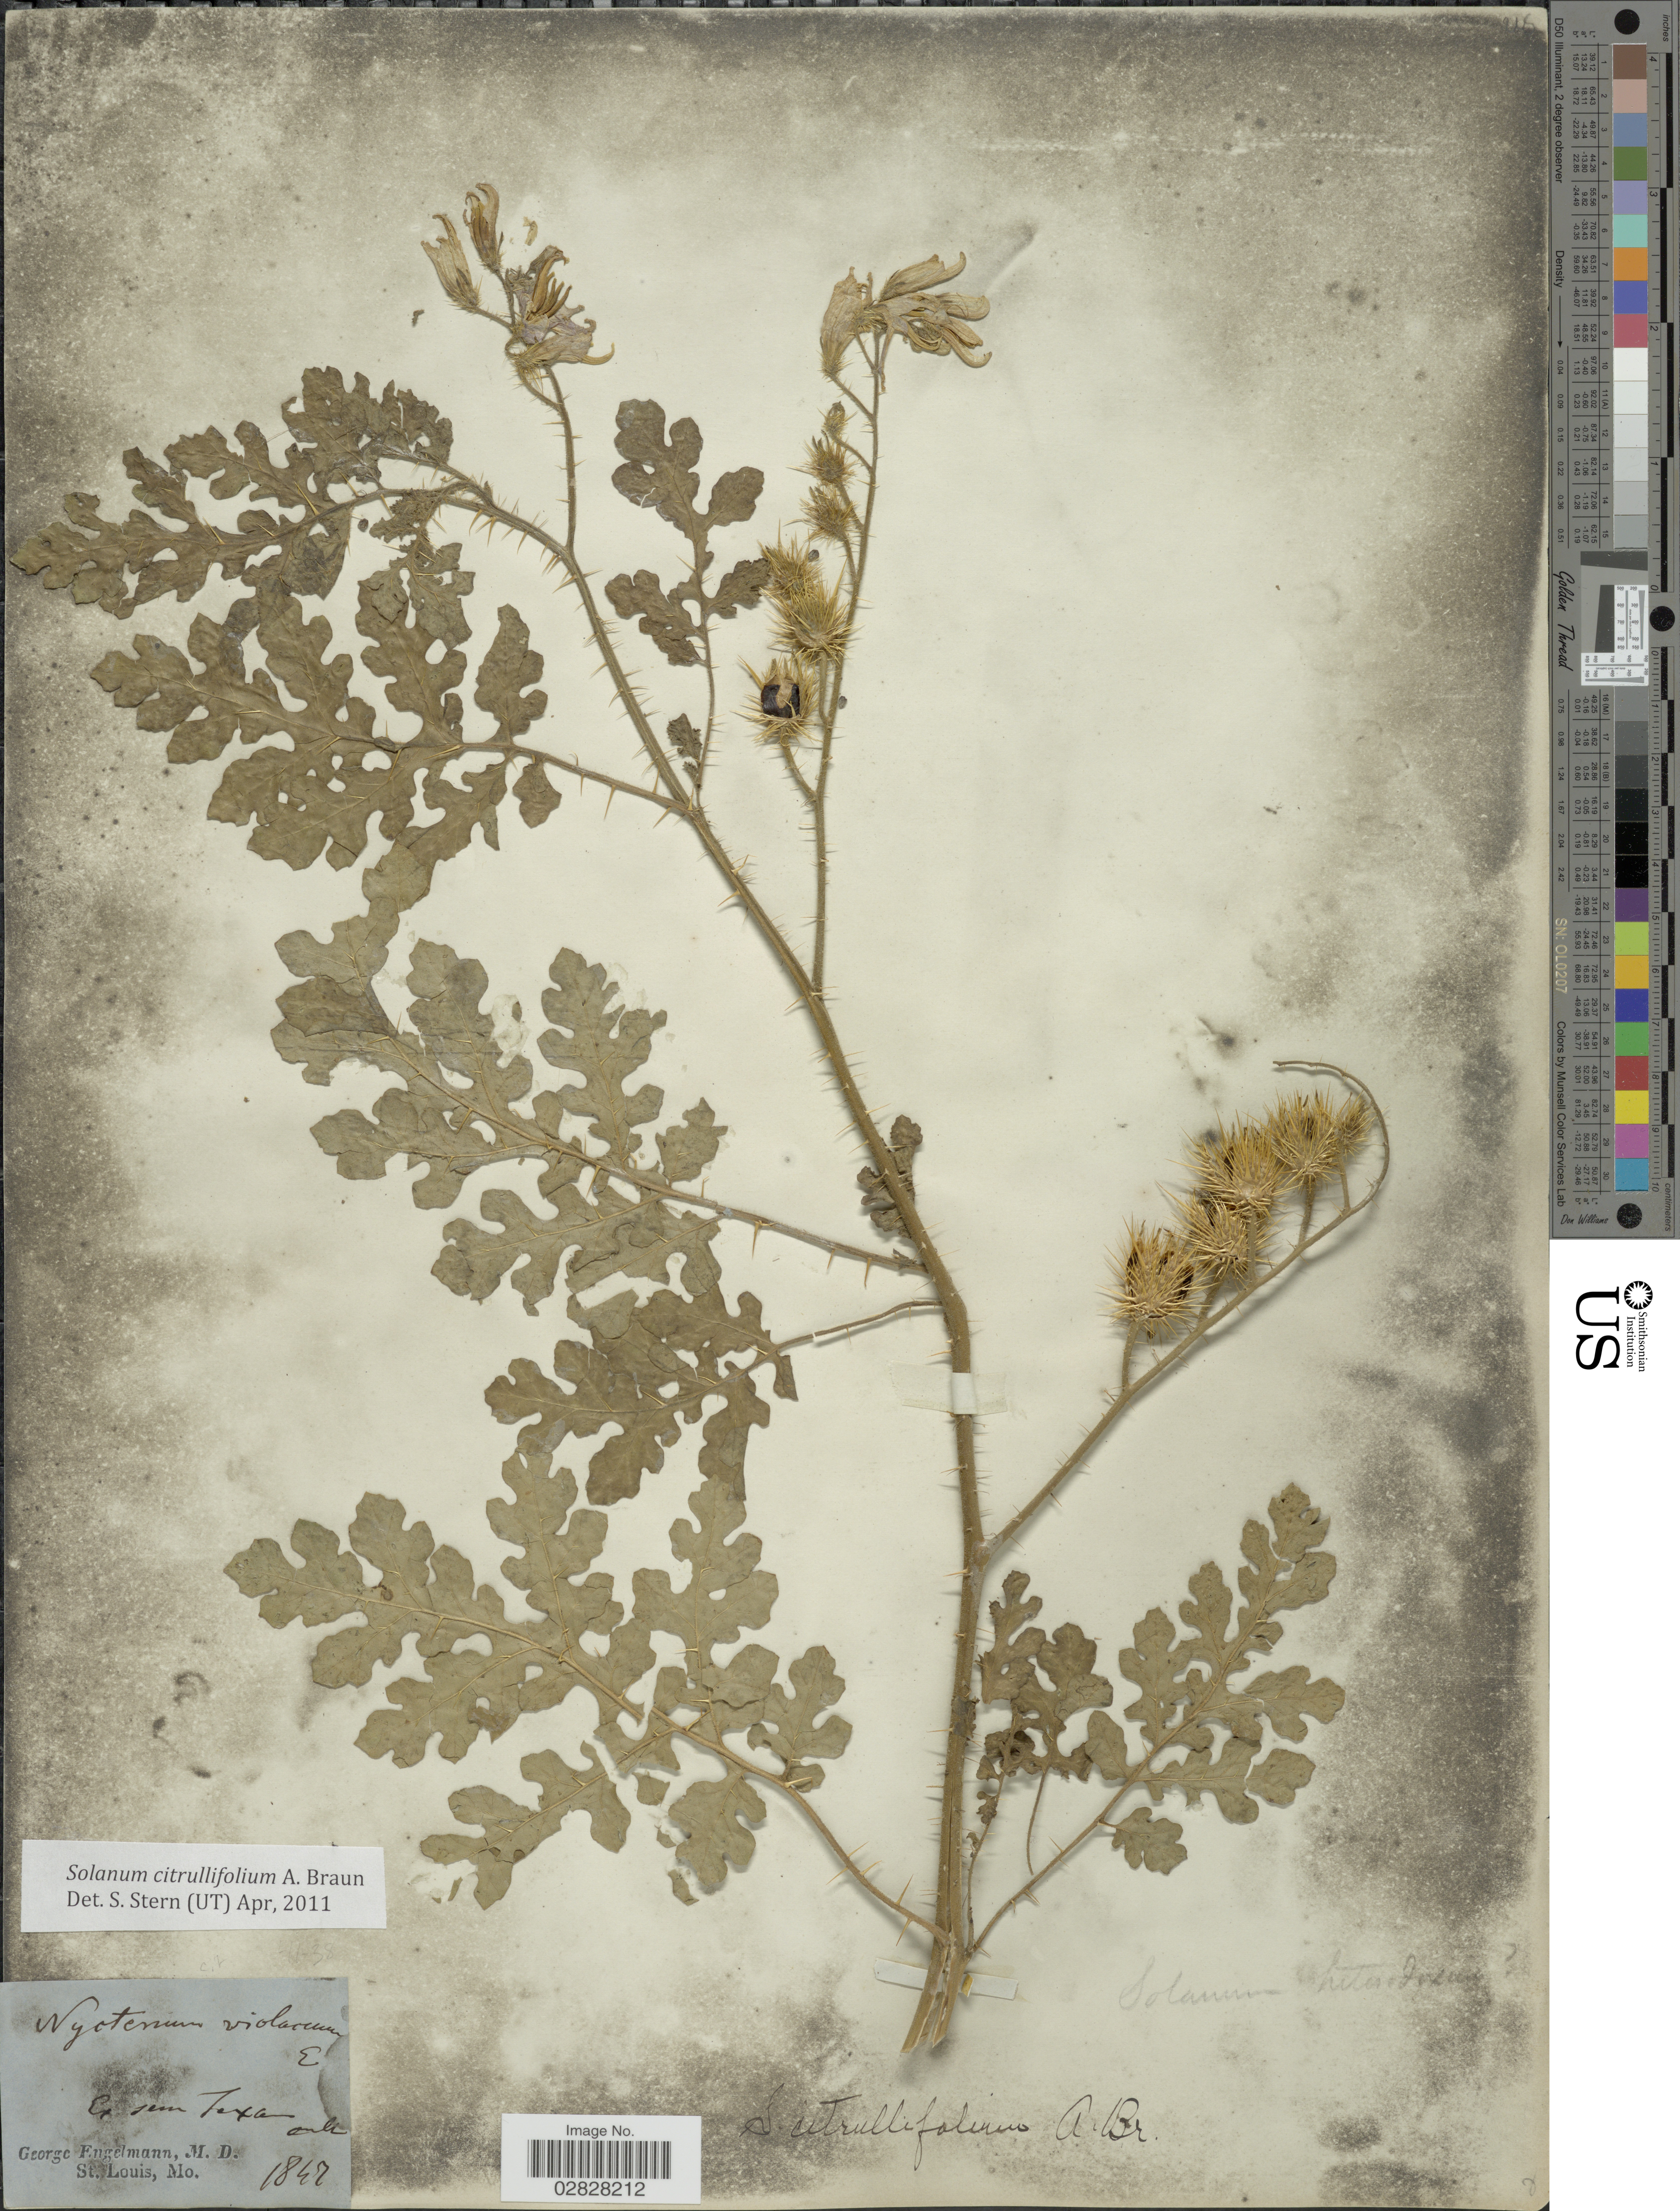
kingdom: Plantae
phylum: Tracheophyta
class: Magnoliopsida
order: Solanales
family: Solanaceae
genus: Solanum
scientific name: Solanum citrullifolium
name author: A. Braun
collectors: G. Engelmann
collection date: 1847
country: United States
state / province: Texas